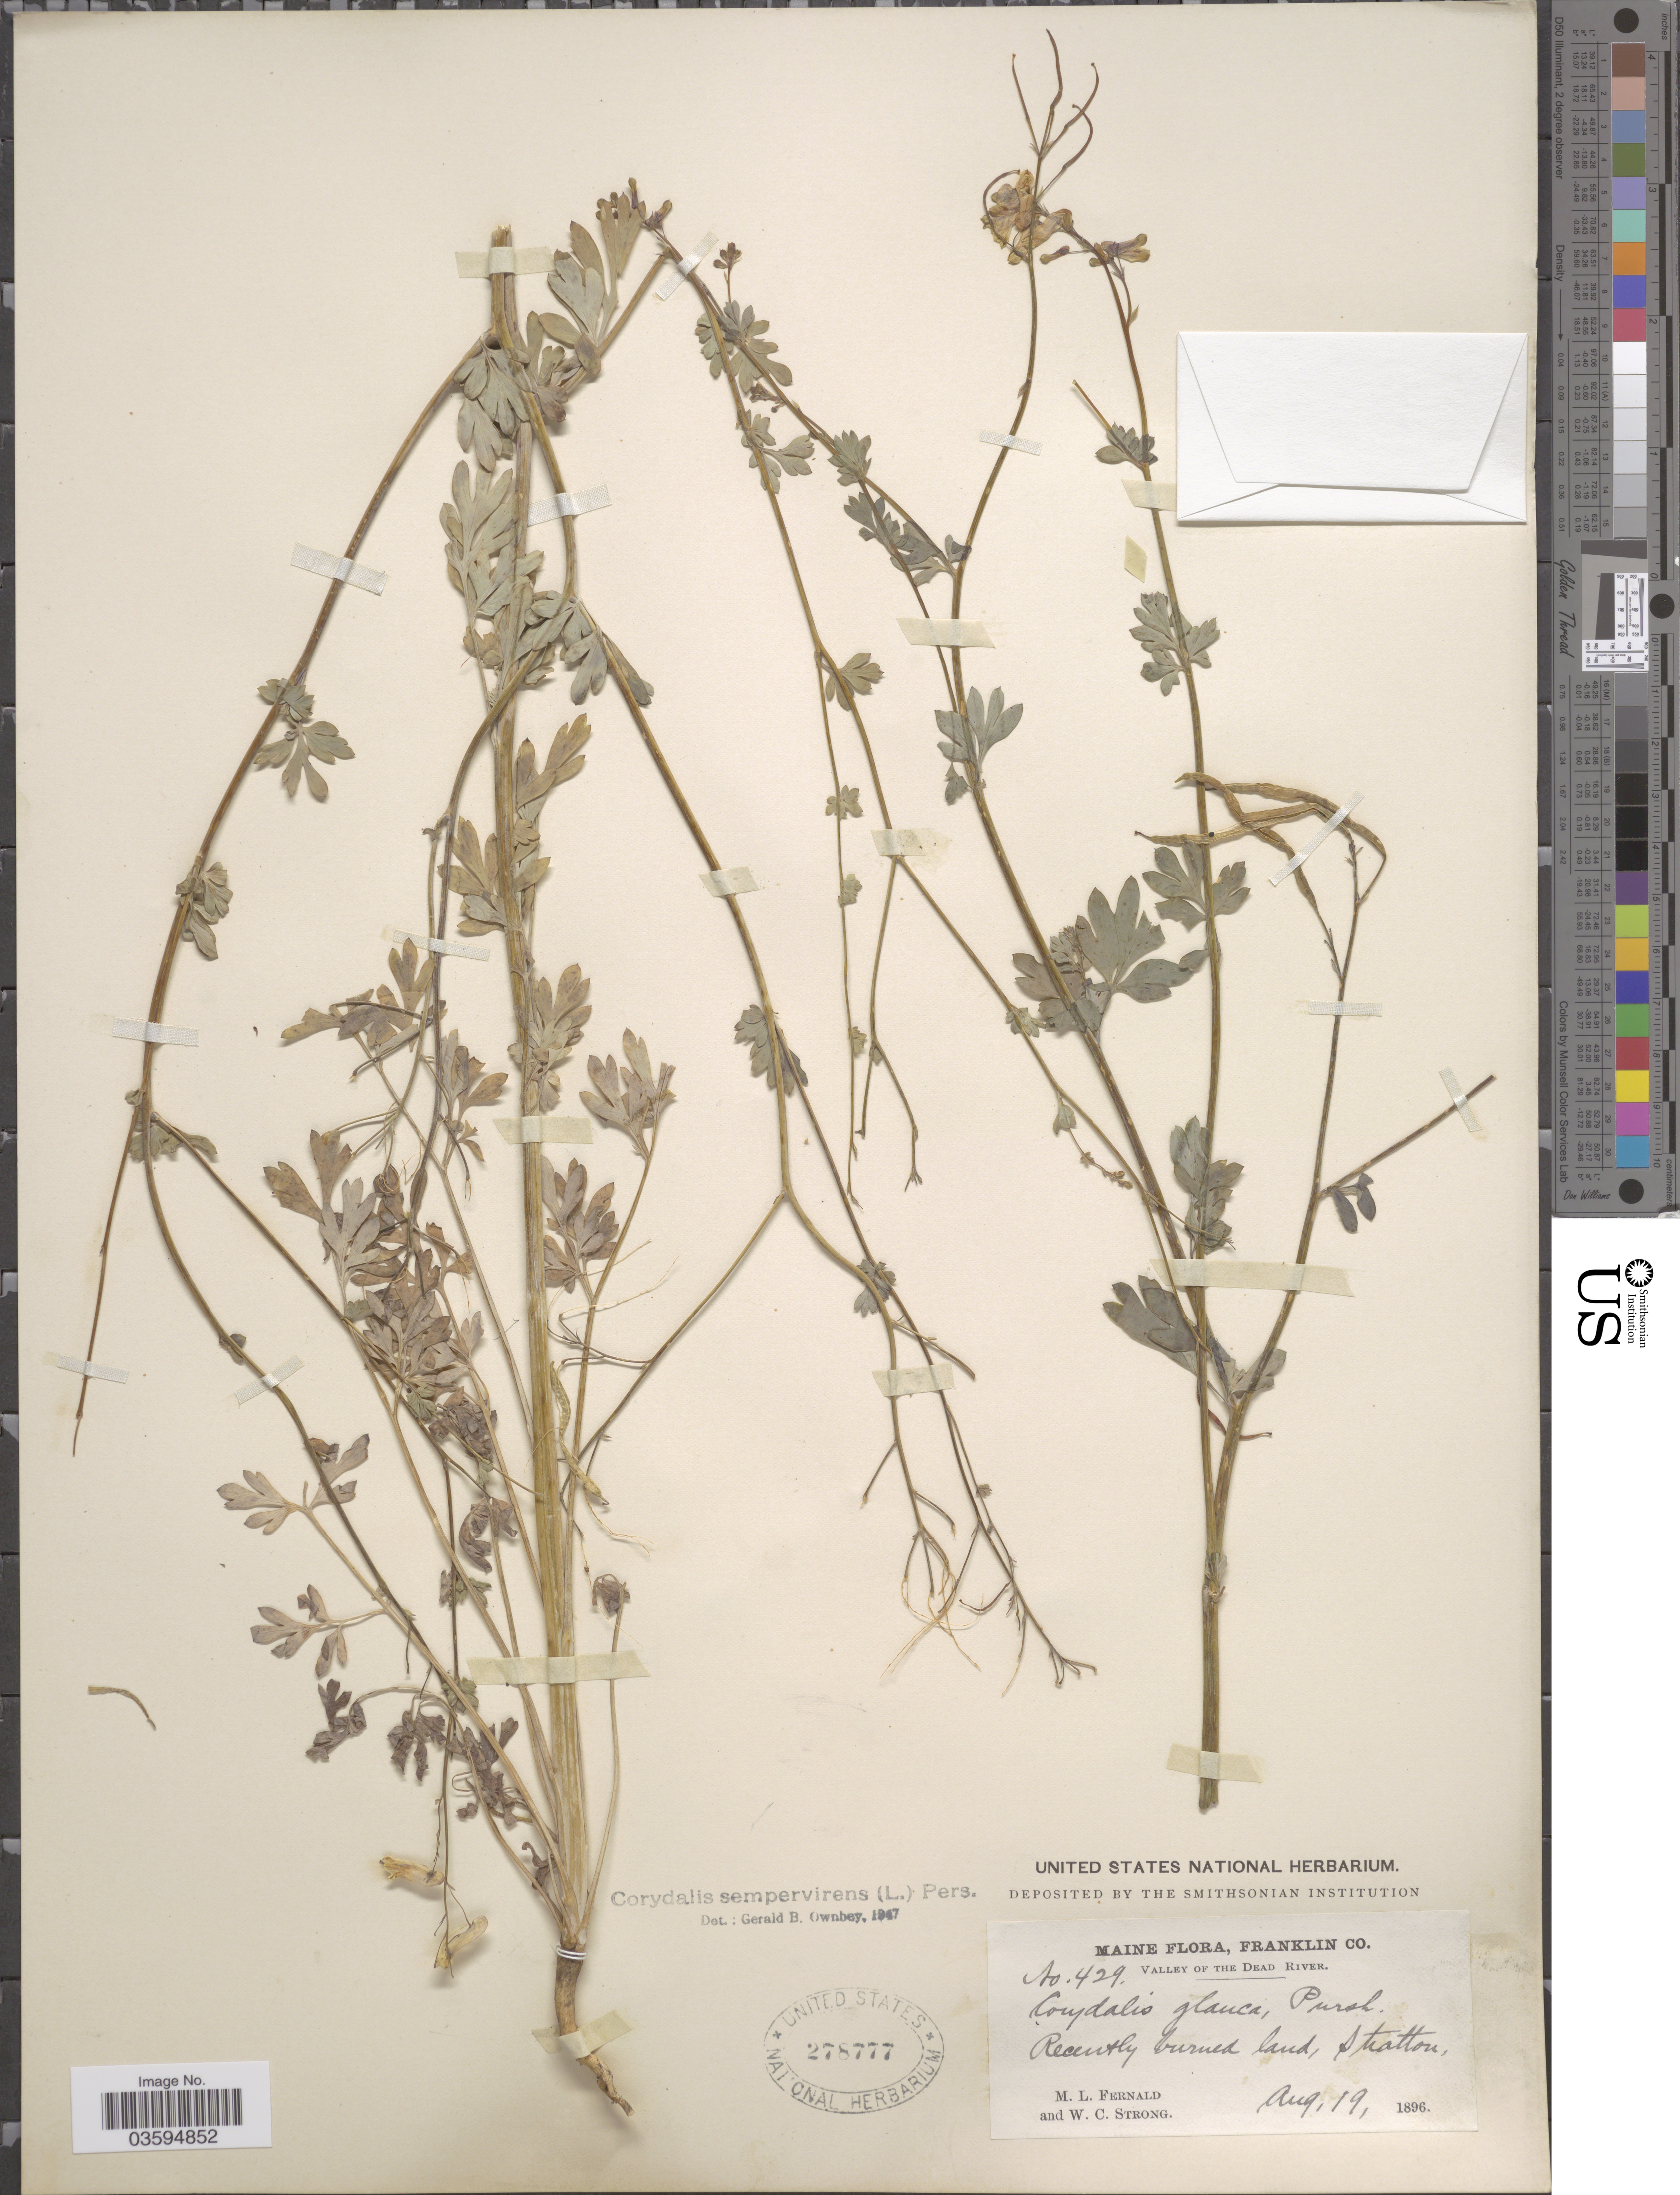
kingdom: Plantae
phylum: Tracheophyta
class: Magnoliopsida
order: Ranunculales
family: Papaveraceae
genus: Capnoides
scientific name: Capnoides sempervirens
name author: (L.) Borkh.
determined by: Strong, M. T., (US), Smithsonian Institution - National Museum of Natural History (UNITED STATES)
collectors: M. L. Fernald & W. C. Strong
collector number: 429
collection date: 1896-08-19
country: United States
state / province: Maine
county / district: Franklin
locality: Valley of the Dead River. Stratton.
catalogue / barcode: US 278777